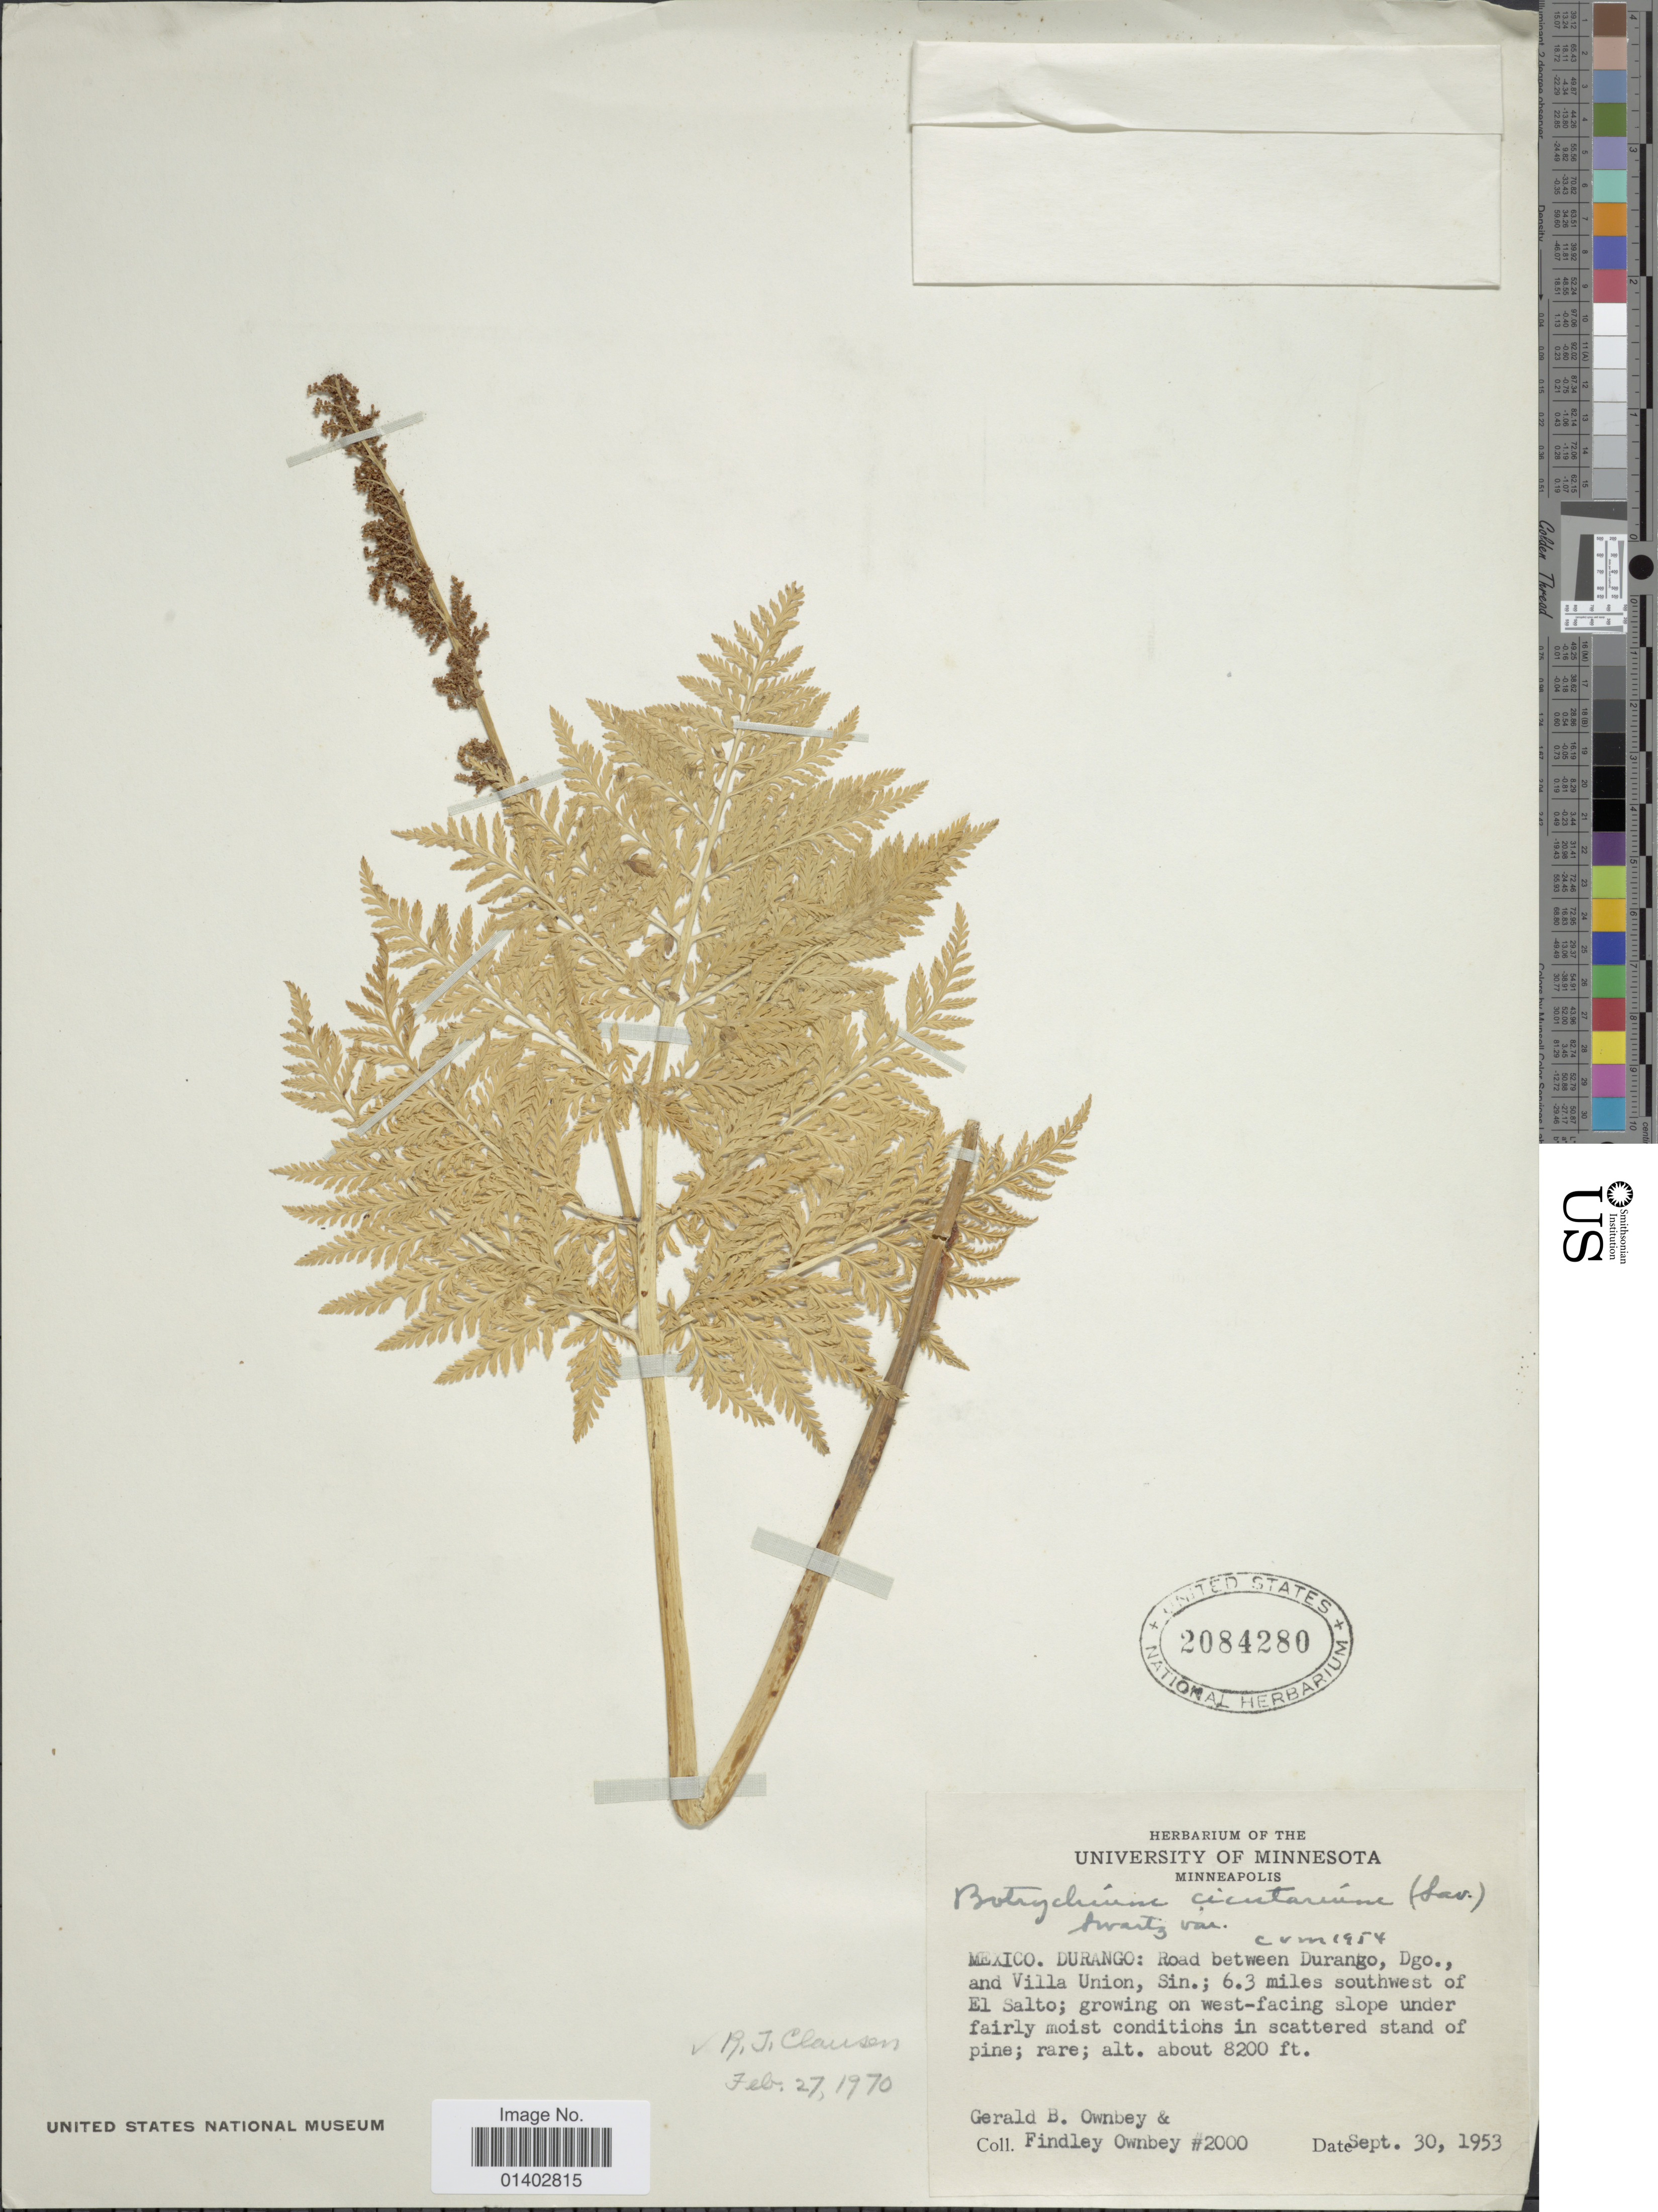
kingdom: Plantae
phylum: Tracheophyta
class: Polypodiopsida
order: Ophioglossales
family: Ophioglossaceae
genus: Botrychium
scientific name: Botrychium virginianum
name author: (L.) Sw.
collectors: G. B. Ownbey & F. Ownbey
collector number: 2000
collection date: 1953-09-30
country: Mexico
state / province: Durango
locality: Road between Durango, Dgo., and Villa Union, Sin.; 6.3 miles southwest of El Salto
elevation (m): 2499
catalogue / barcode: US 2084280